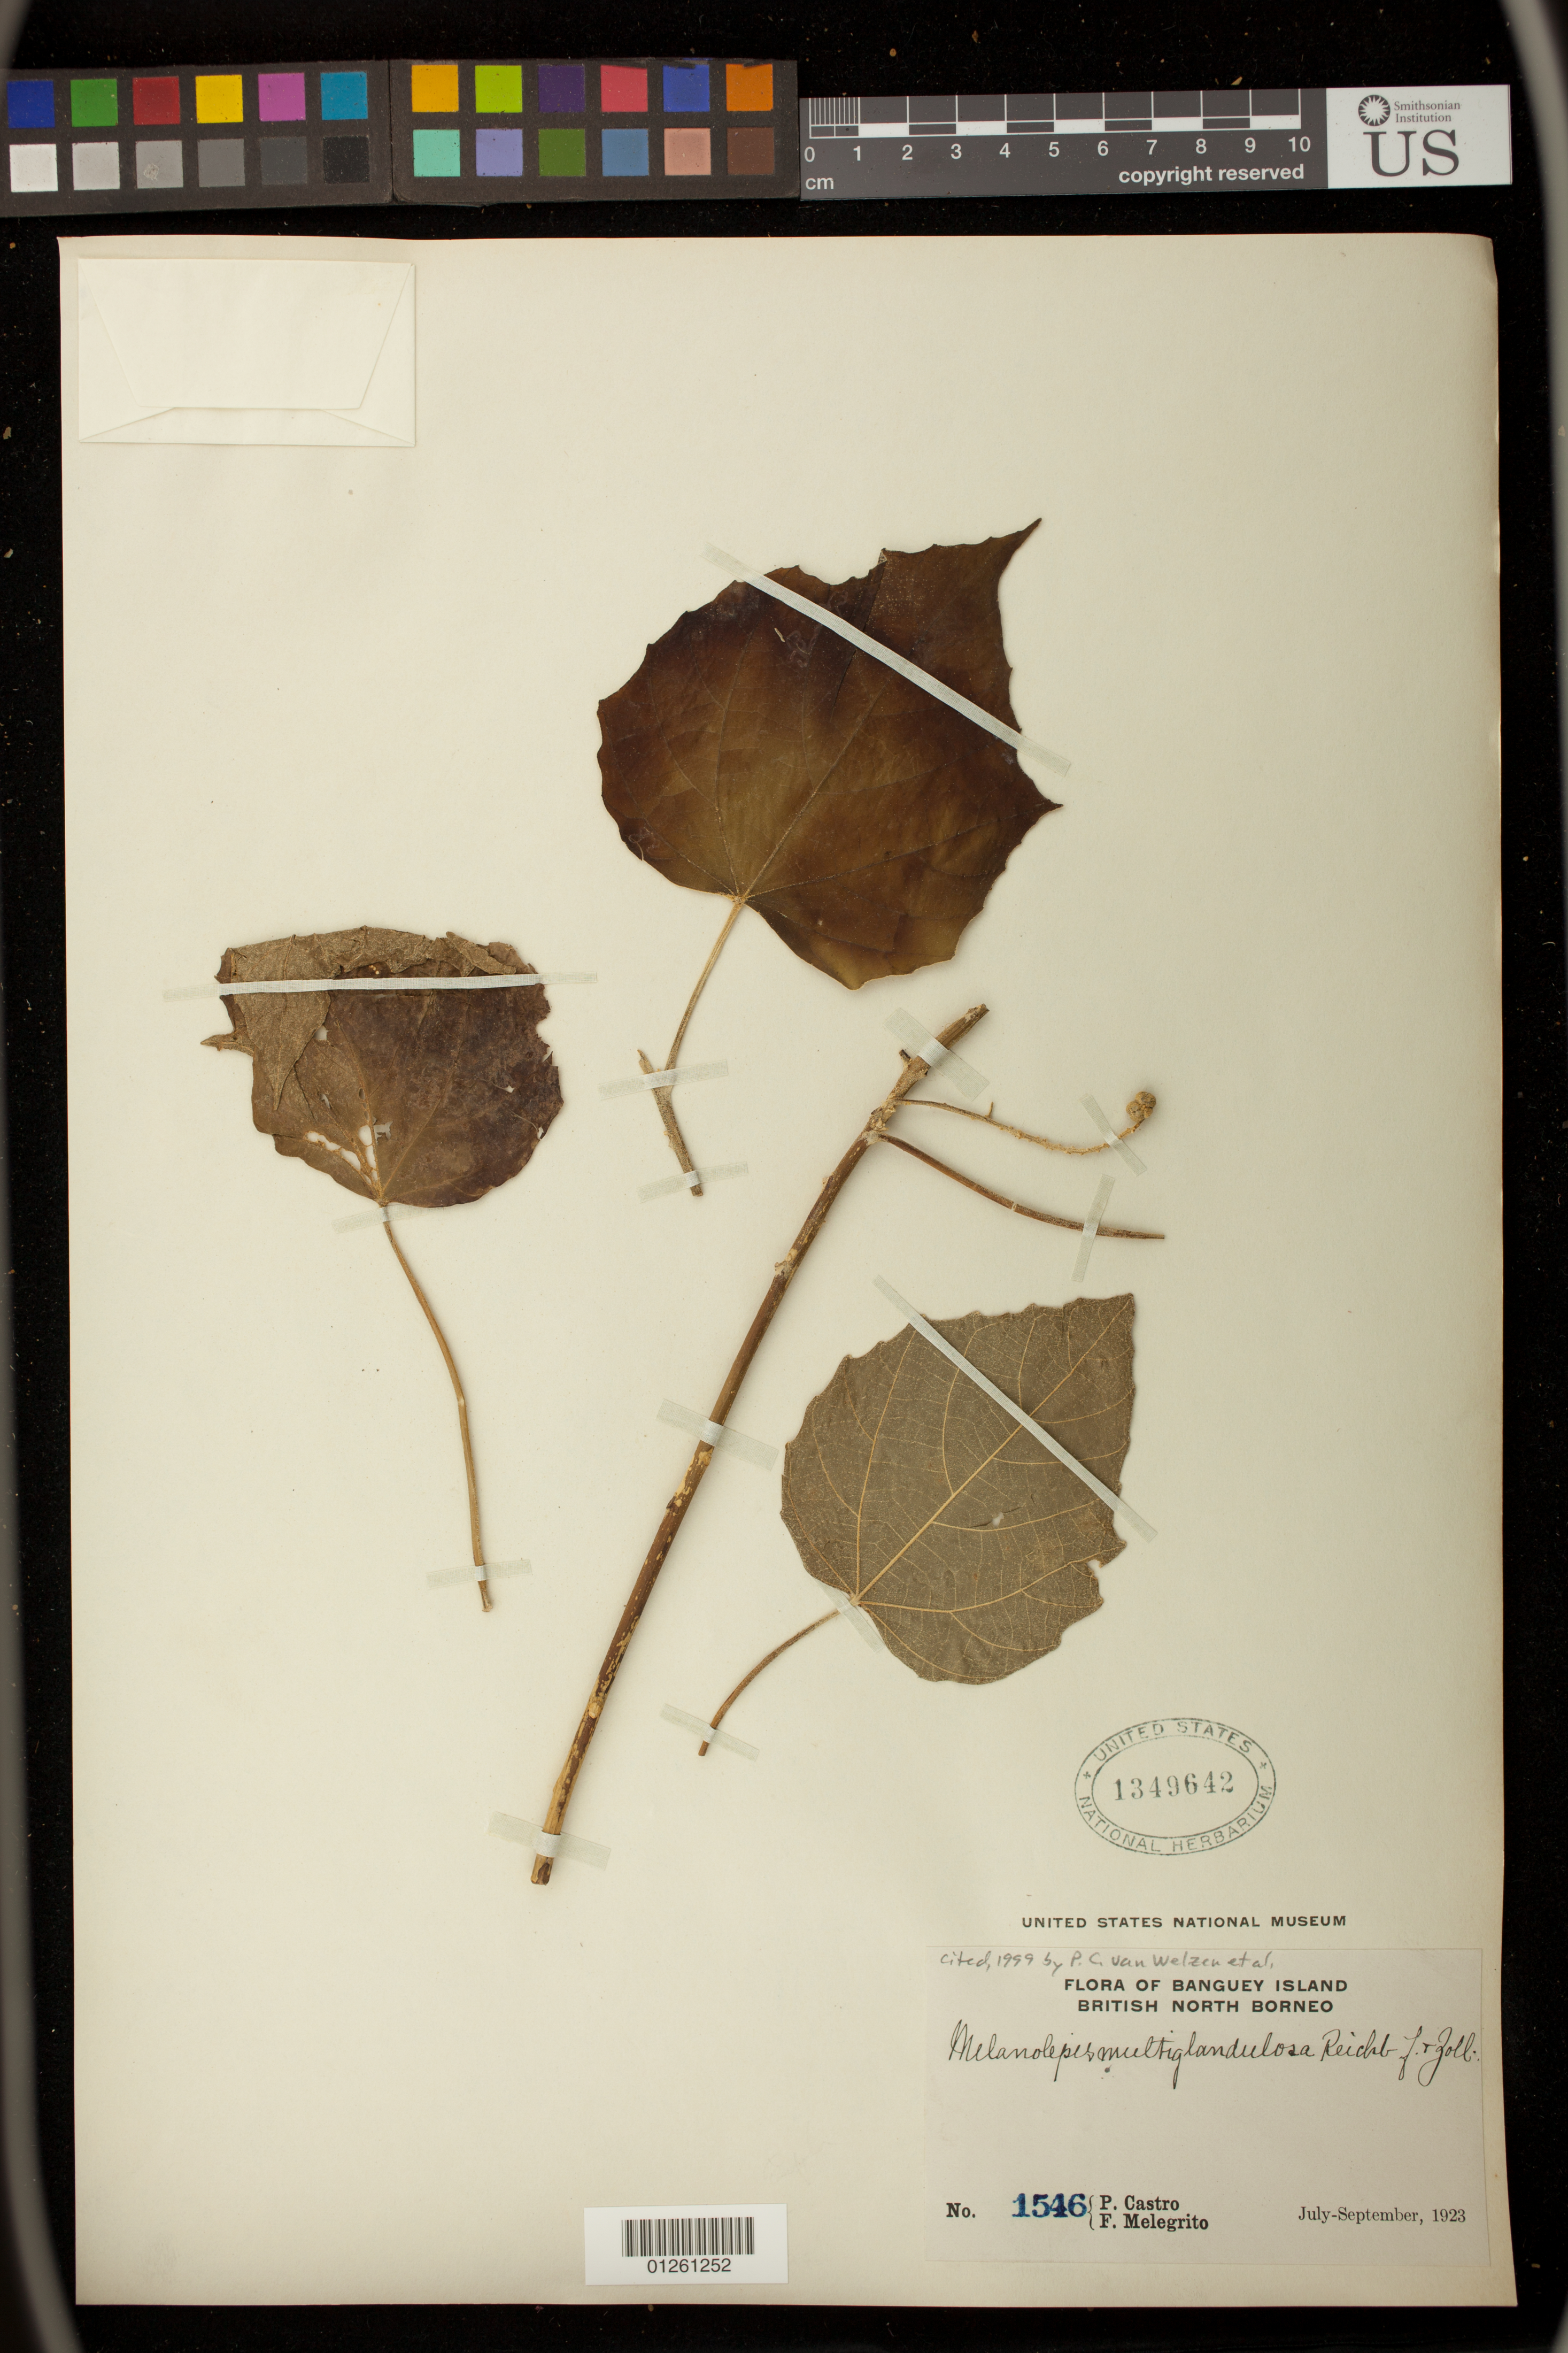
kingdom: Plantae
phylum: Tracheophyta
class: Magnoliopsida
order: Malpighiales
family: Euphorbiaceae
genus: Melanolepis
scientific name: Melanolepis multiglandulosa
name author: (Reinw. ex Blume) Rchb. f. & Zoll.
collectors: P. Castro & F. Melegrito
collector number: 1546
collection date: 1923-07/1923-09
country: Malaysia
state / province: Sabah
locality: Banguey Island, British north Borneo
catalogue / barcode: US 1349642